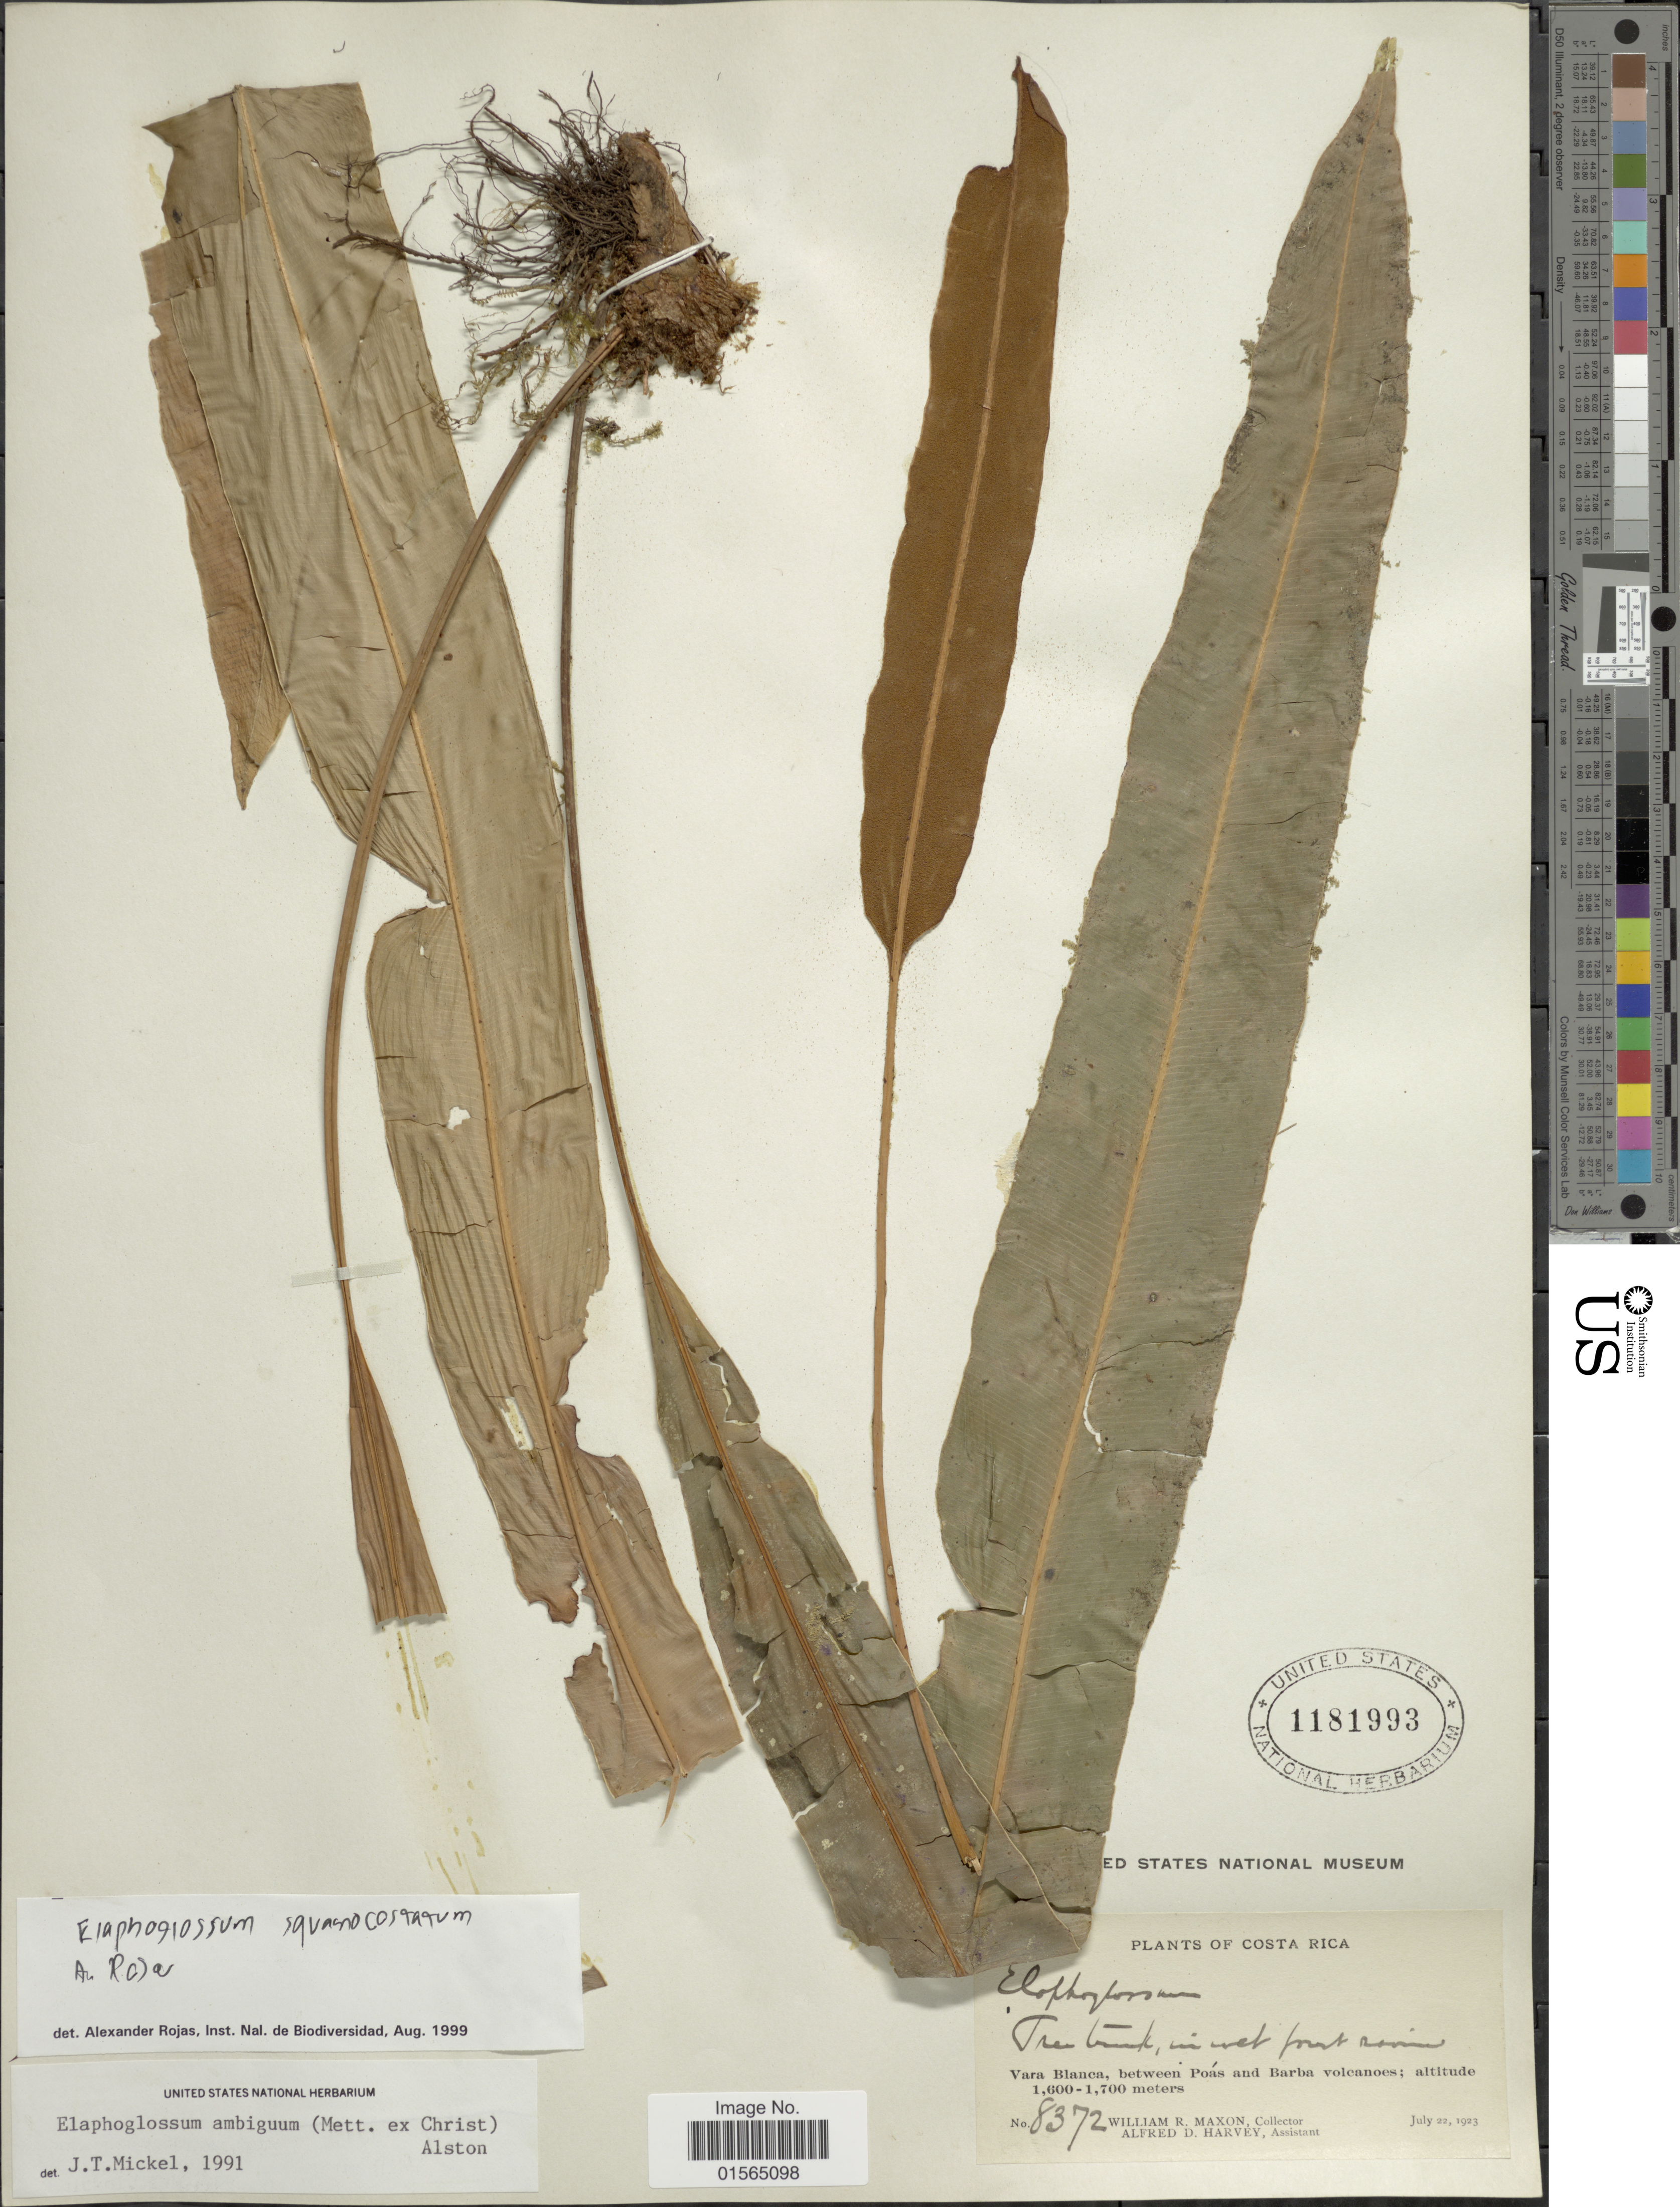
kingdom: Plantae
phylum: Tracheophyta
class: Polypodiopsida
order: Polypodiales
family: Dryopteridaceae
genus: Elaphoglossum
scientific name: Elaphoglossum squamatocostatum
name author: A. Rojas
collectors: W. R. Maxon & A. D. Harvey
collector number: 8372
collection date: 1923-07-22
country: Costa Rica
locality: Vara Blanca, between Poas and Barba volcanoes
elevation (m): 1600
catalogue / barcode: US 1181993